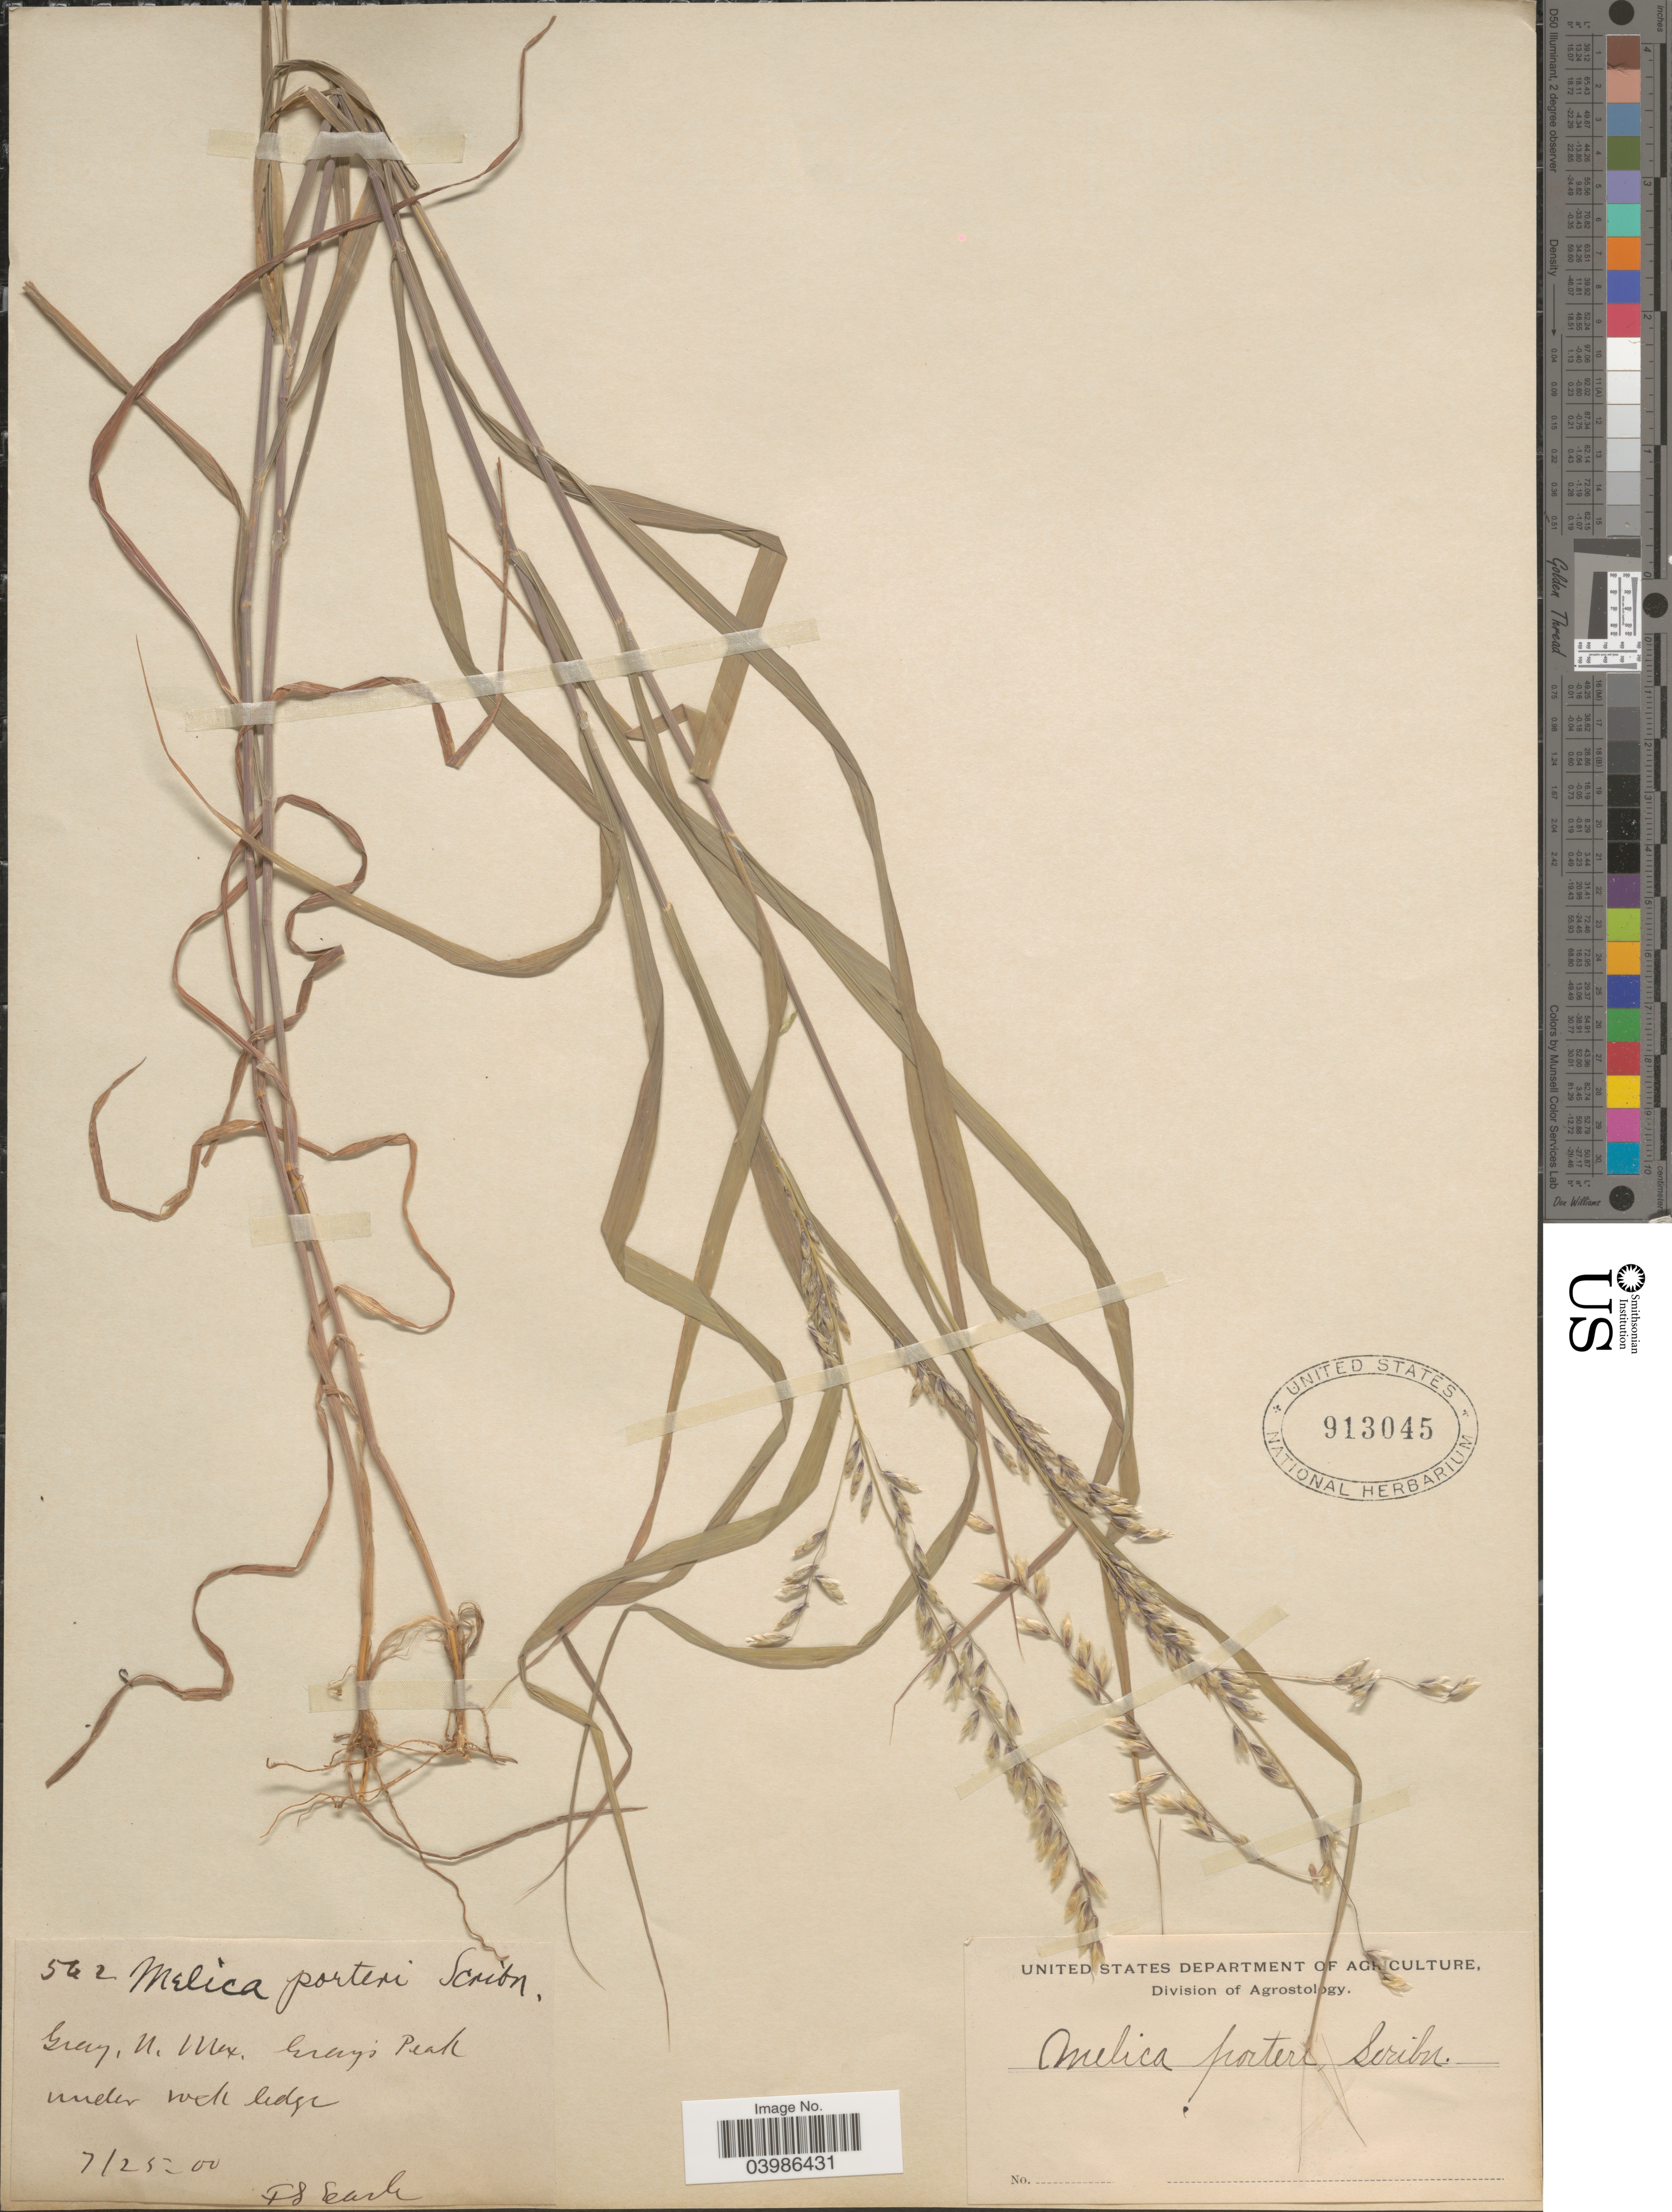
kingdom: Plantae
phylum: Tracheophyta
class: Liliopsida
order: Poales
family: Poaceae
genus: Melica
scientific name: Melica porteri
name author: Scribn.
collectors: F. S. Earle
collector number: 562*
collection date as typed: Transcribed d/m/y: 25/7/0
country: United States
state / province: New Mexico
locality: Gray. Gray's Peak under rock ledge.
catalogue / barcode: US 913045